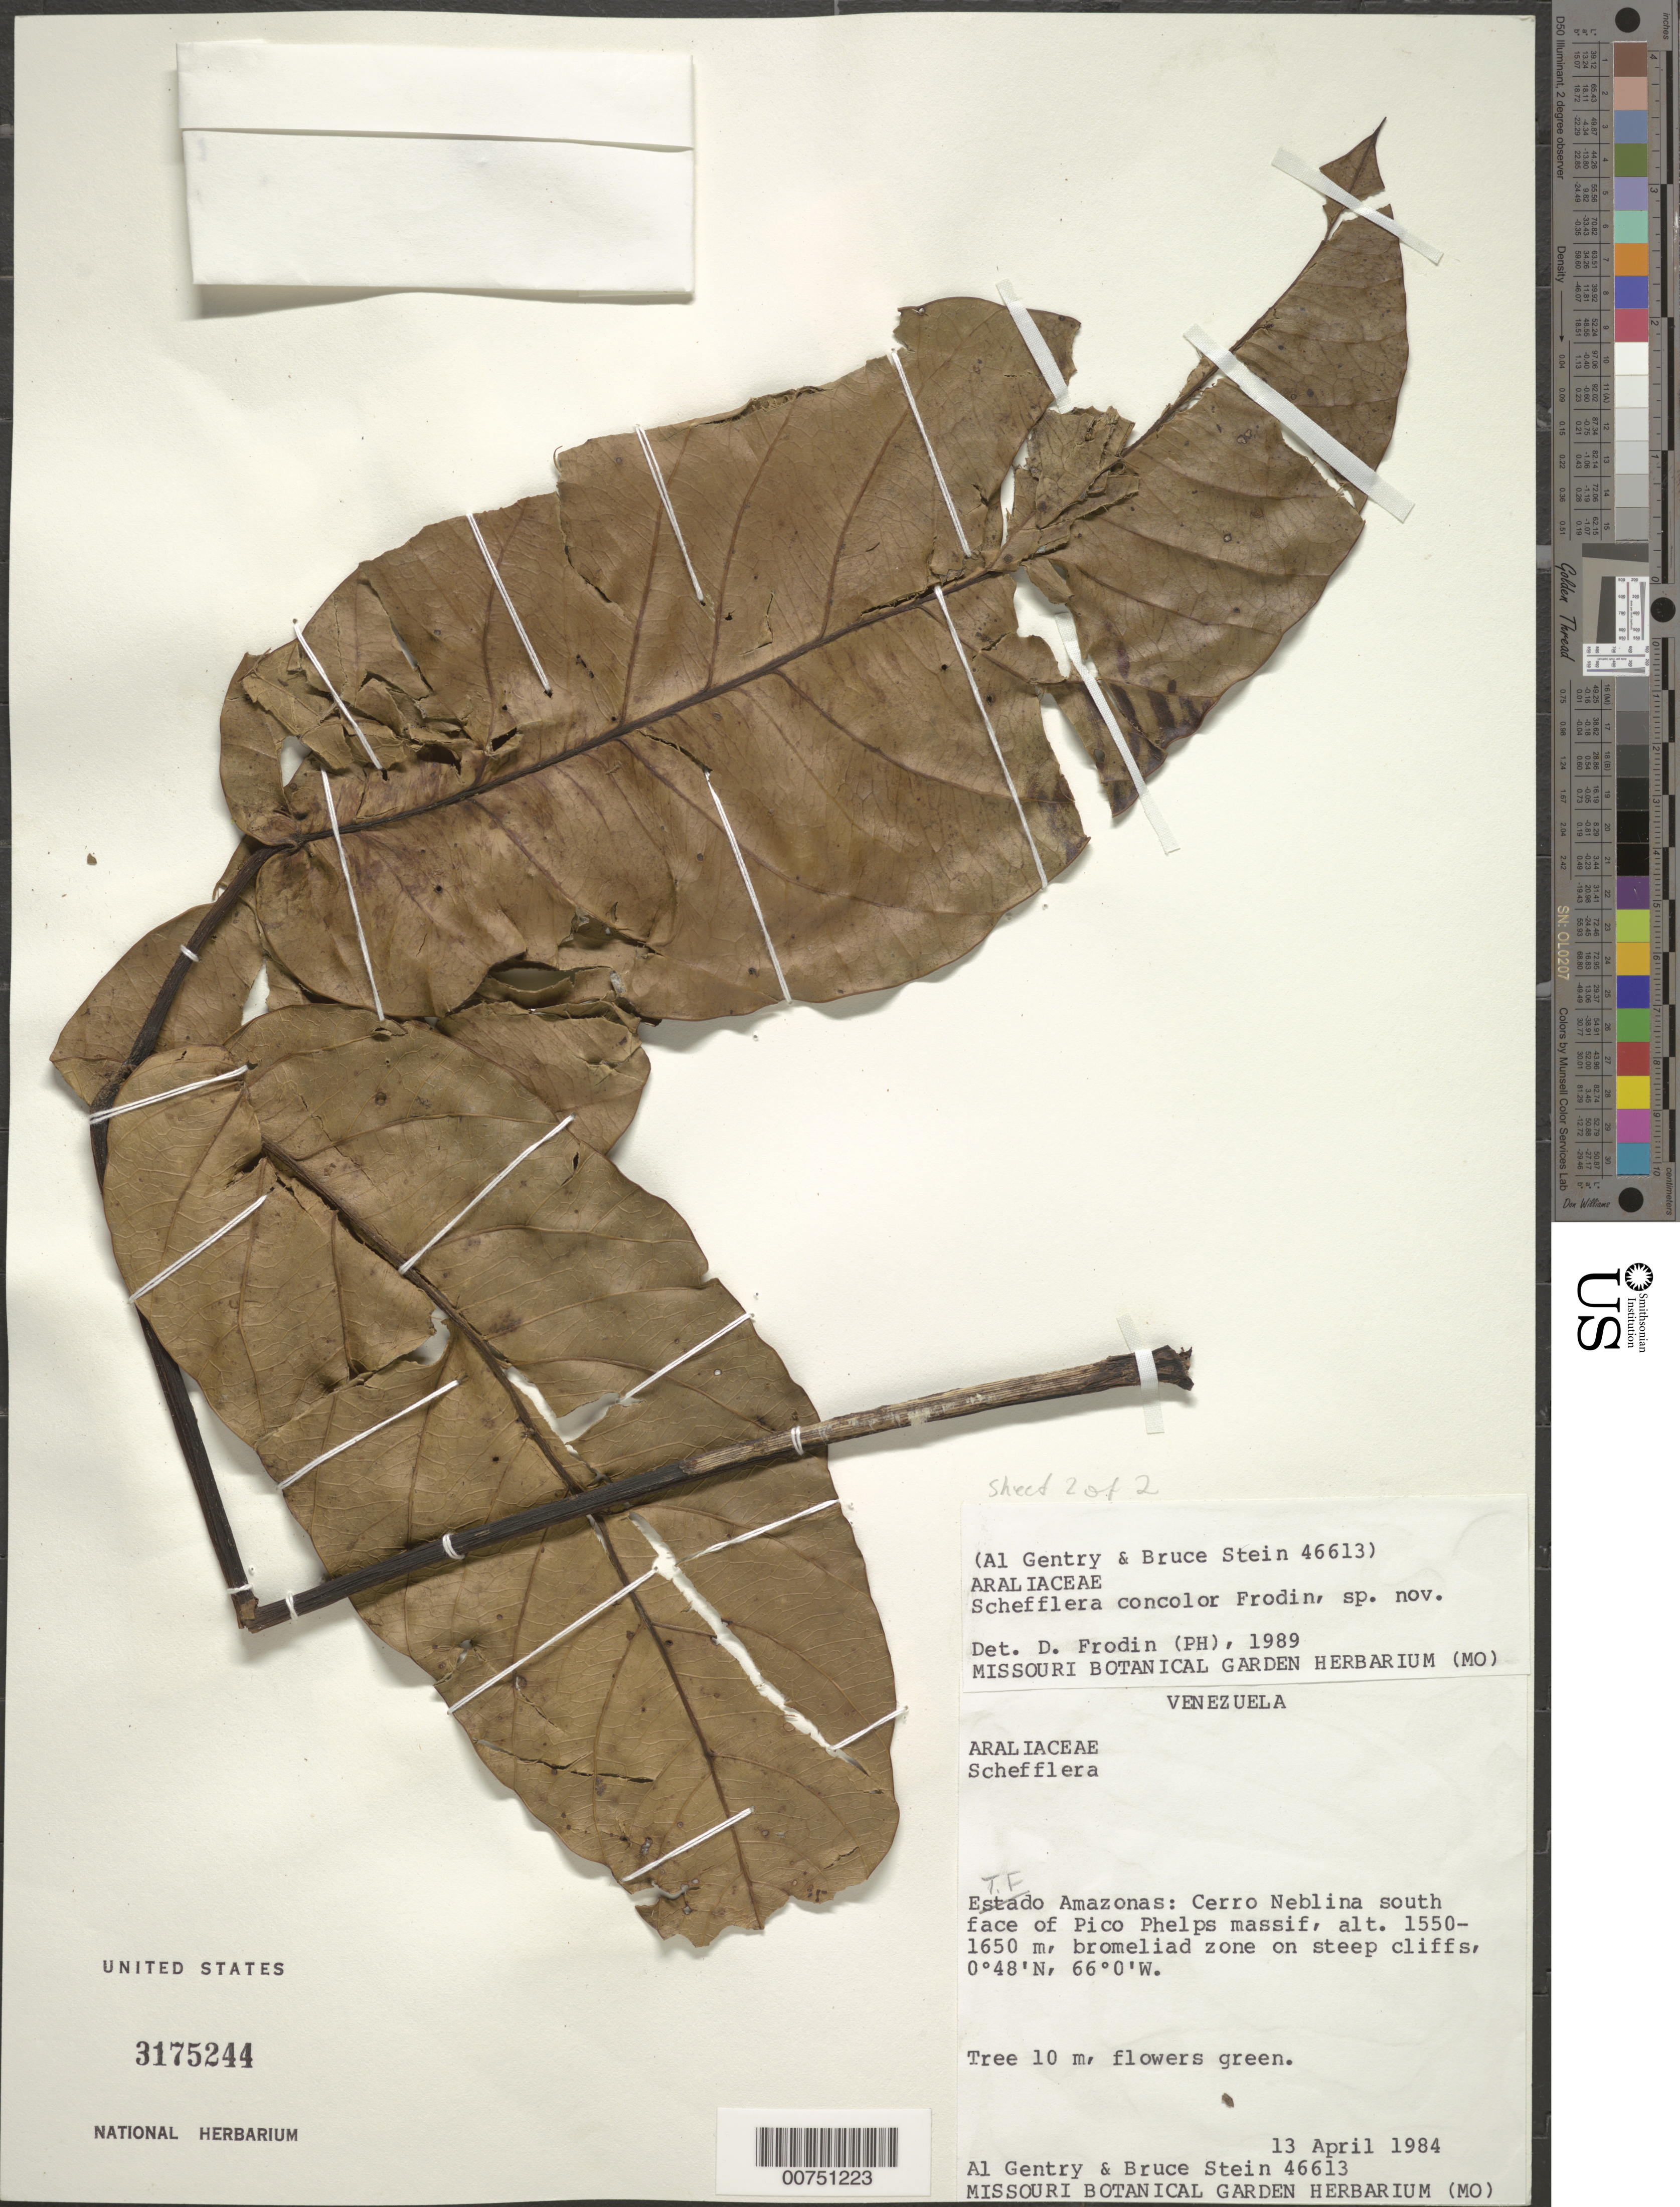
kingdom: Plantae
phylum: Tracheophyta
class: Magnoliopsida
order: Apiales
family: Araliaceae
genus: Schefflera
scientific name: Schefflera concolor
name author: Frodin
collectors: A. H. Gentry & B. A. Stein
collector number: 46613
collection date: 1984-04-13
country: Venezuela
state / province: Amazonas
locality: T. F. Amazonas: Cerro Neblina south face of Pico Phelps massif.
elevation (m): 1550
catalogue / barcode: US 3175244